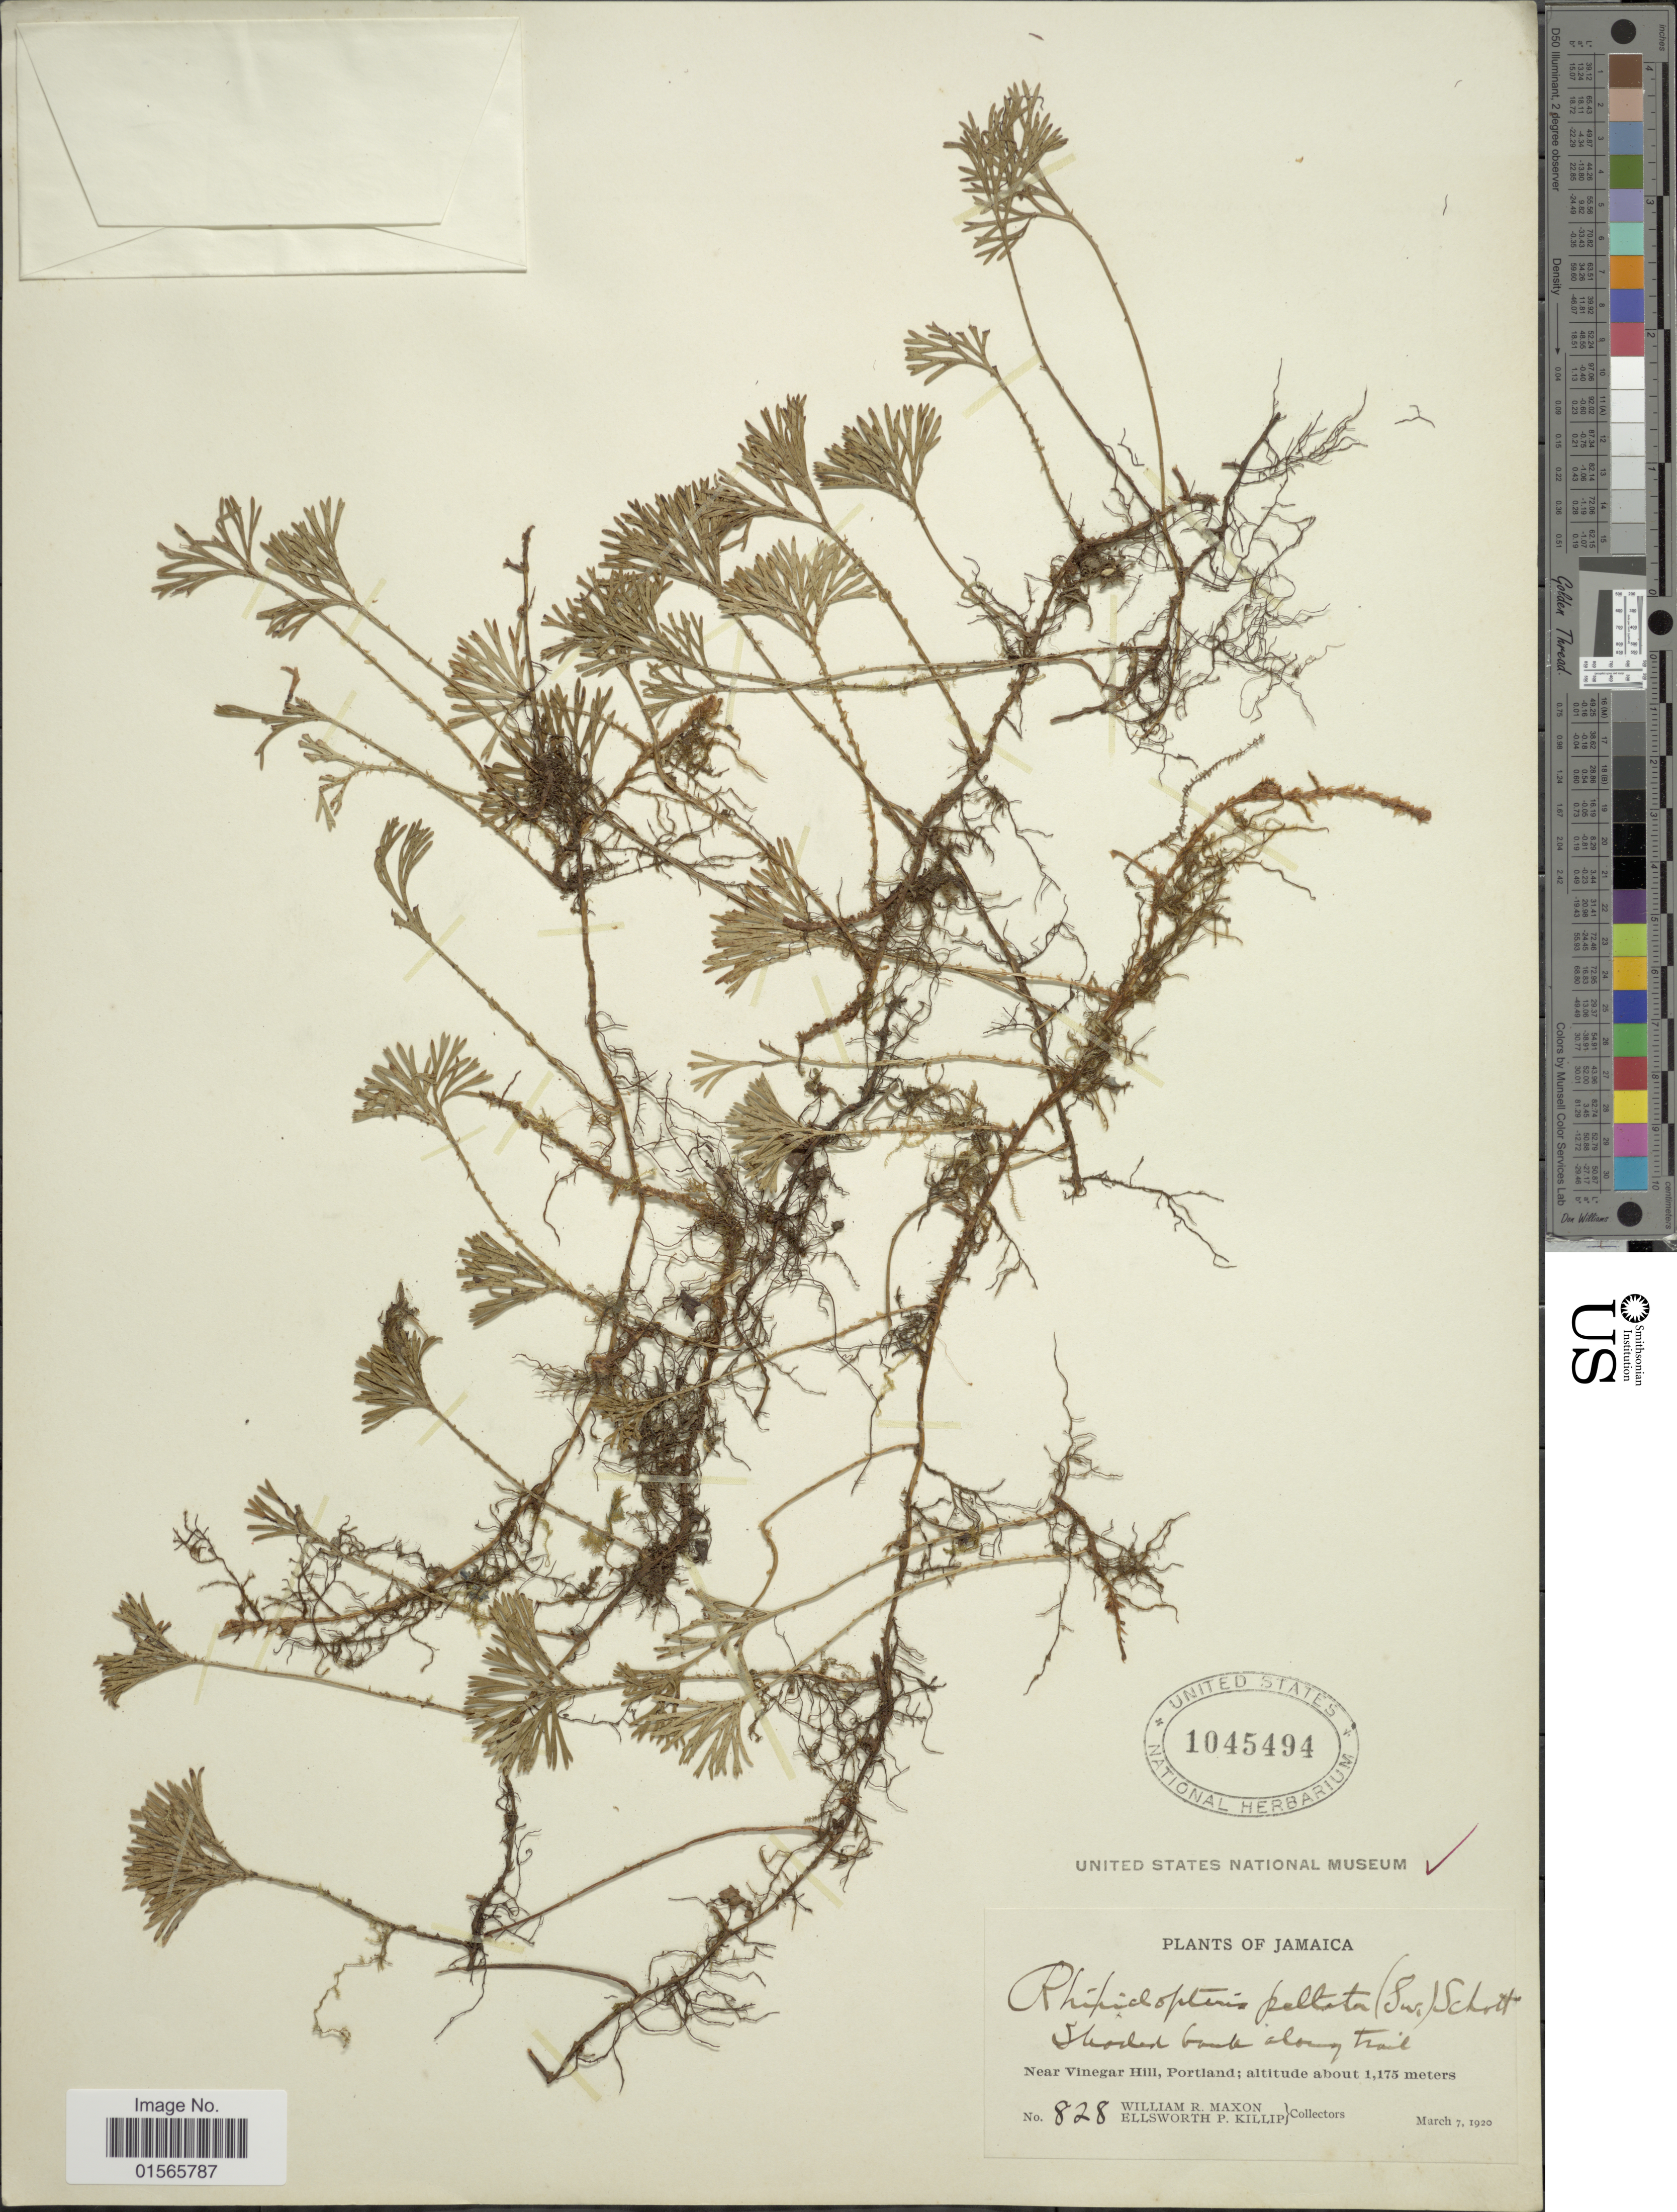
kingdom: Plantae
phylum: Tracheophyta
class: Polypodiopsida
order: Polypodiales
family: Dryopteridaceae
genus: Elaphoglossum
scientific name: Elaphoglossum peltatum f. peltatum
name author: (Sw.) Urb.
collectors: W. R. Maxon & E. P. Killip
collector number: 828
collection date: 1920-03-07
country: Jamaica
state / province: Portland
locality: Shaded bank along trail, Near Vinegar Hill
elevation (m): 1175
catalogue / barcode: US 1045494